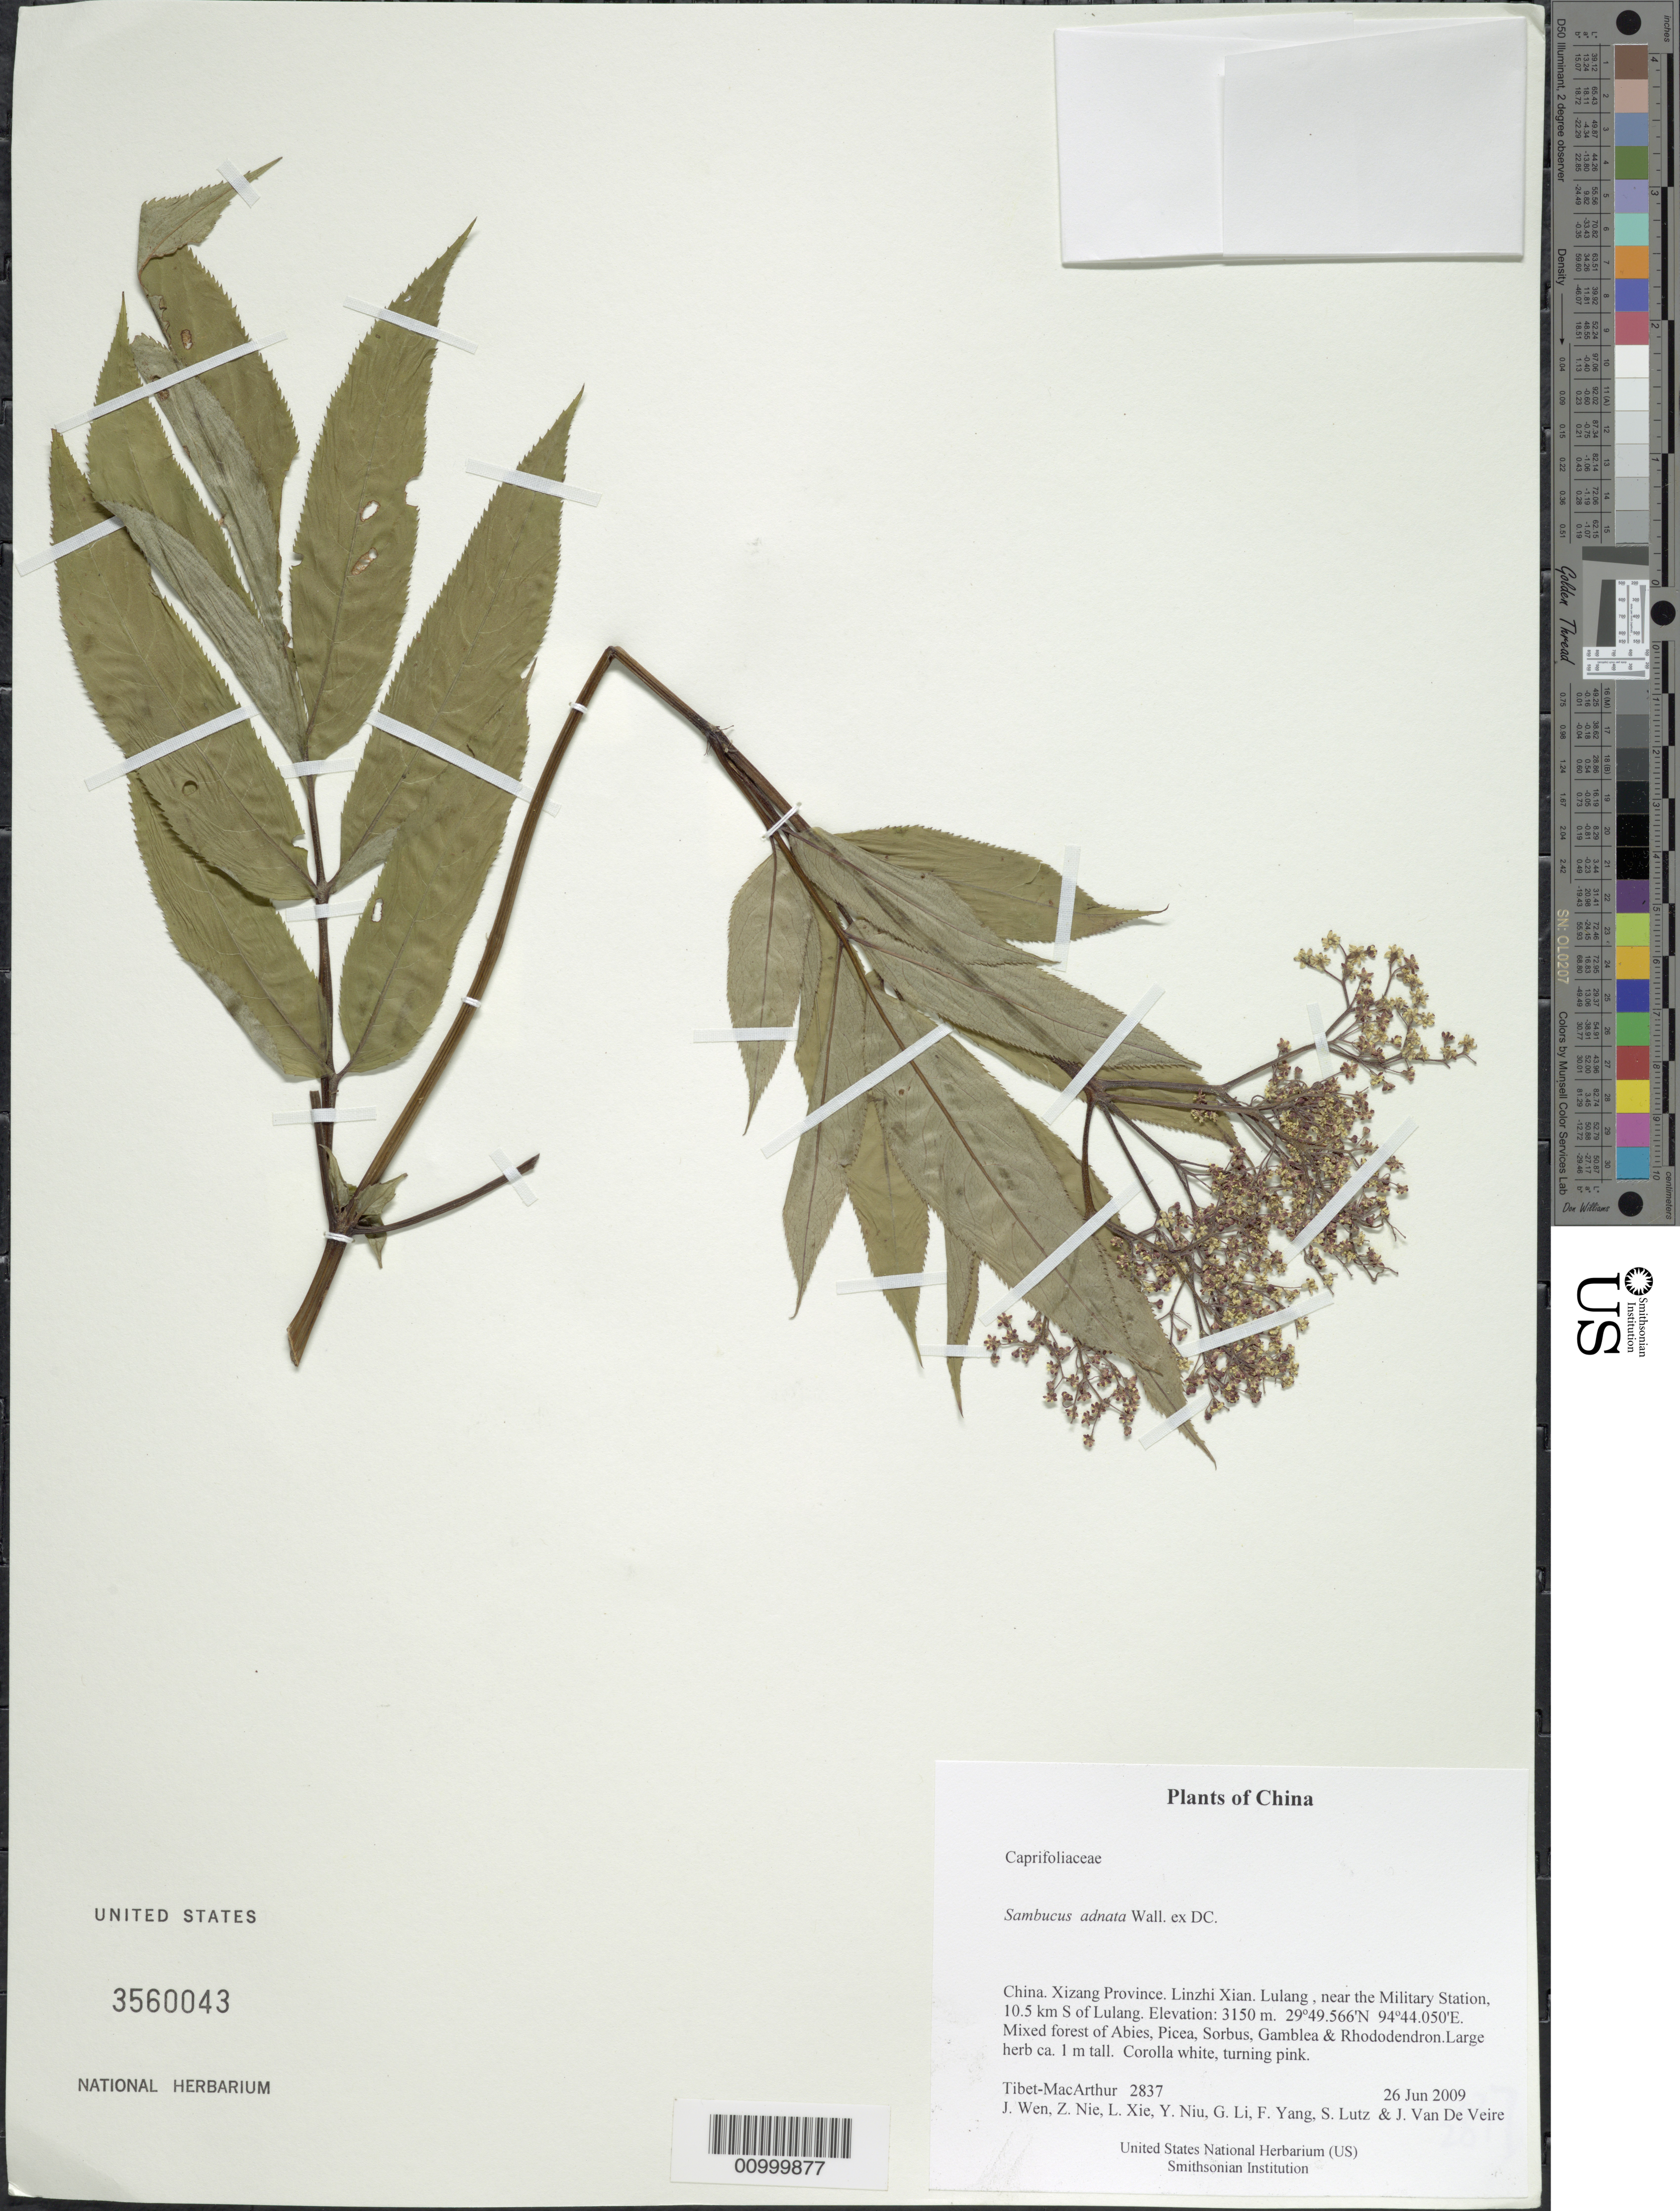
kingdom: Plantae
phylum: Tracheophyta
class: Magnoliopsida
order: Dipsacales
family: Viburnaceae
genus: Sambucus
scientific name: Sambucus adnata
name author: Wall. ex DC.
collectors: Tibet-MacArthur, J. Wen, Z. Nie, L. Xie, Y. Niu, G. Li, F. Yang, S. Lutz & J. Van De Veire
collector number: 2837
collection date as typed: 26 Jun 2009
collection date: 2009-06-26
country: China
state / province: Xizang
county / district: Linzhi Xian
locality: Lulang , near the Military Station, 10.5 km S of Lulang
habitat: Mixed forest of Abies, Picea, Sorbus, Gamblea & Rhododendron.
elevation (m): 3150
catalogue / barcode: US 3560043